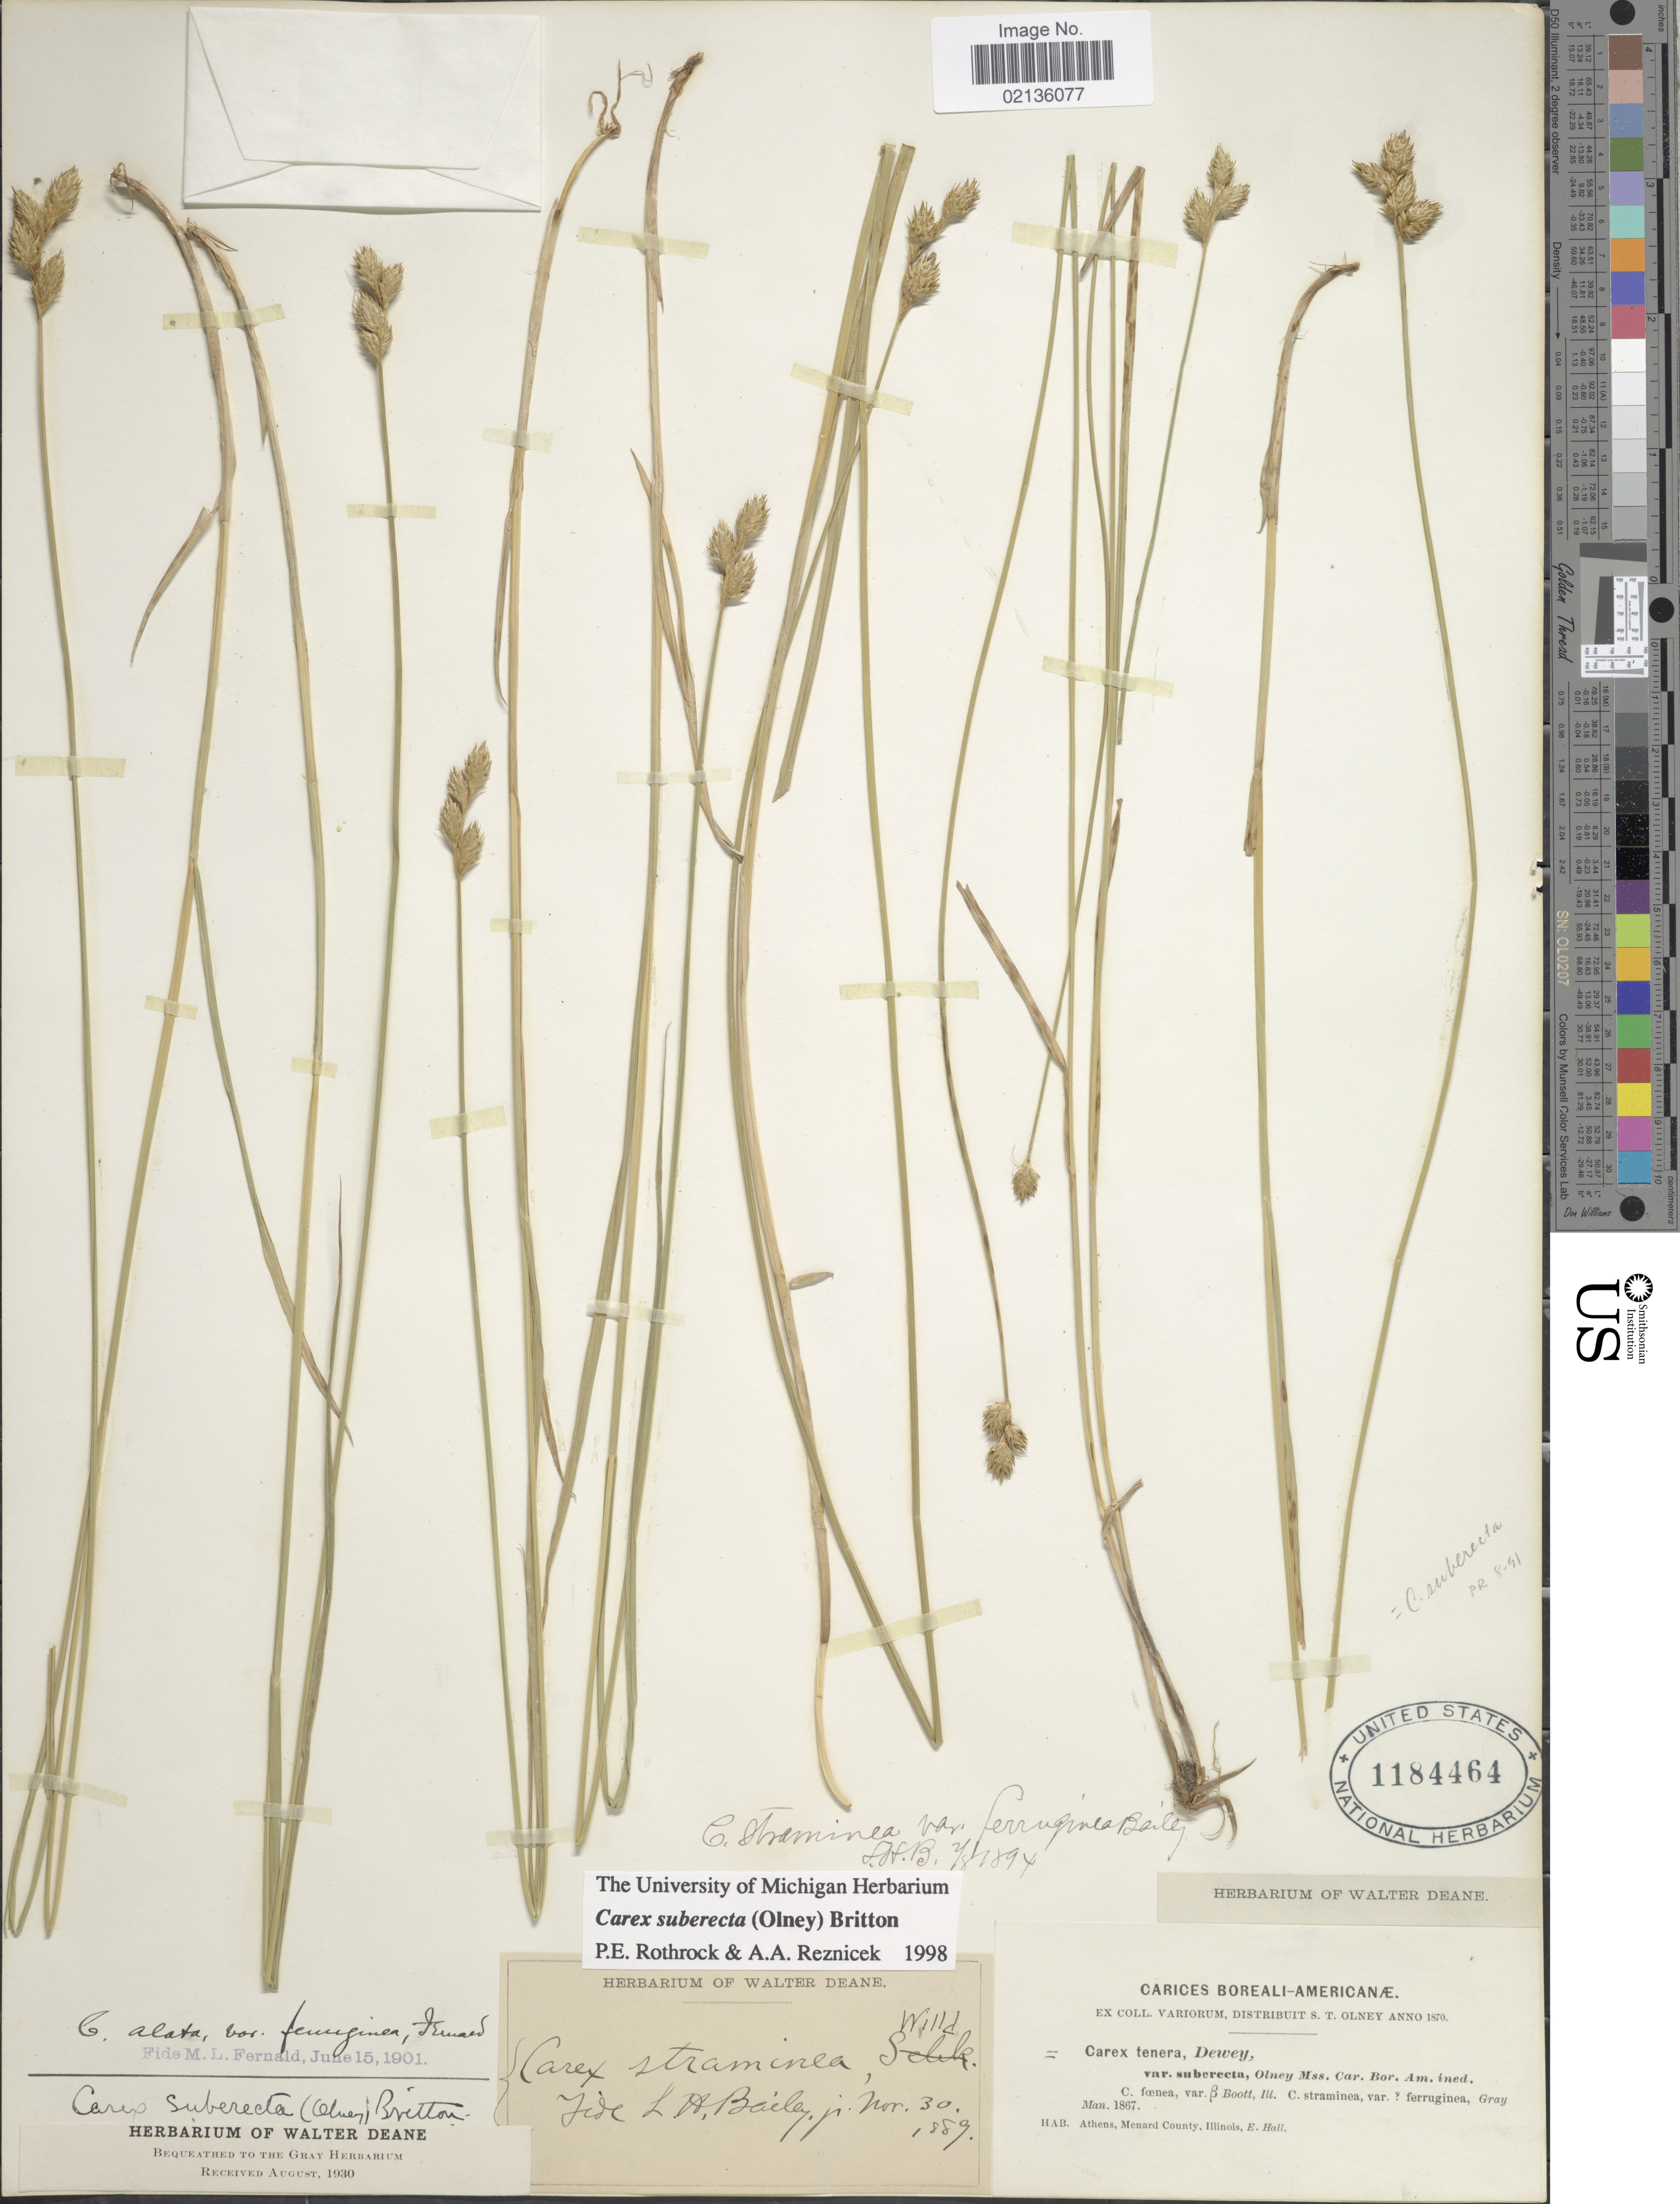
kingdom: Plantae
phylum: Tracheophyta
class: Liliopsida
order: Poales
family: Cyperaceae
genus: Carex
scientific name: Carex suberecta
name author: (Olney) Britton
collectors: E. Hall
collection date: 1867-05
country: United States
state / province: Illinois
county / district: Menard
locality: Athens, Menard County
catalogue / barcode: US 1184464